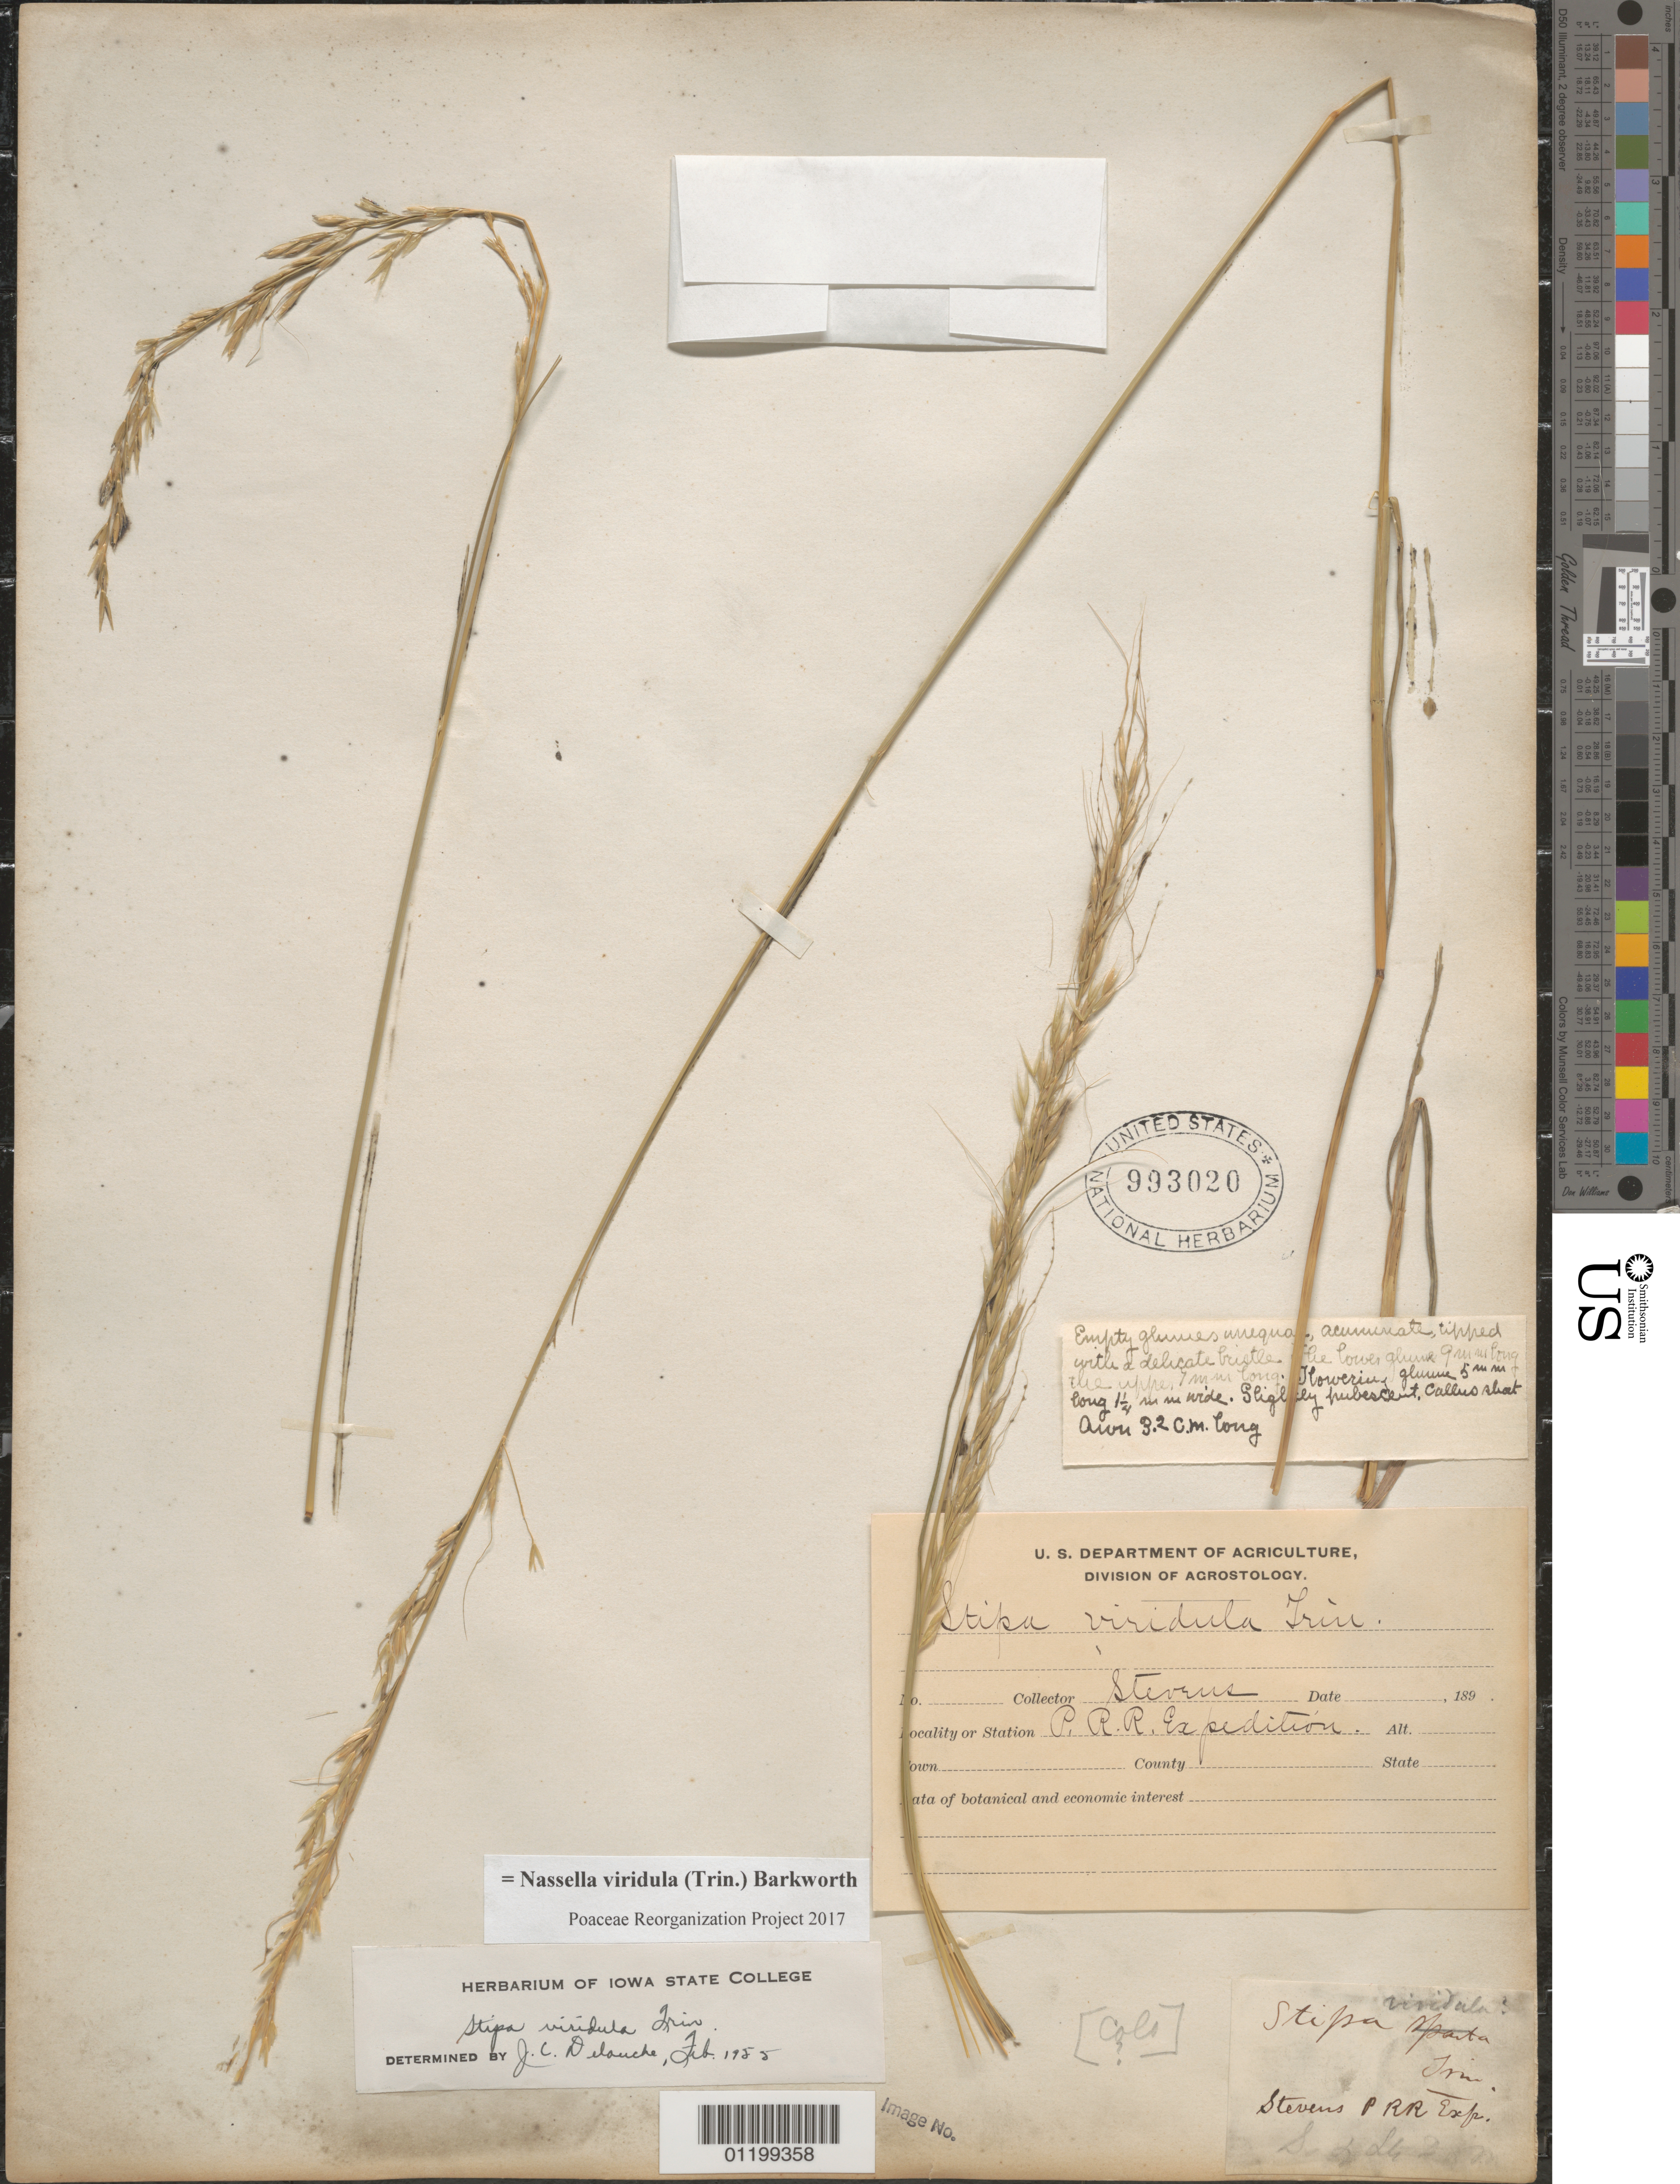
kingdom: Plantae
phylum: Tracheophyta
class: Liliopsida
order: Poales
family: Poaceae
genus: Nassella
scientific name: Nassella viridula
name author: (Trin.) Barkworth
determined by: Poaceae Reorganization Project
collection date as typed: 189-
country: Canada / United States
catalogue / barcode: US 993020